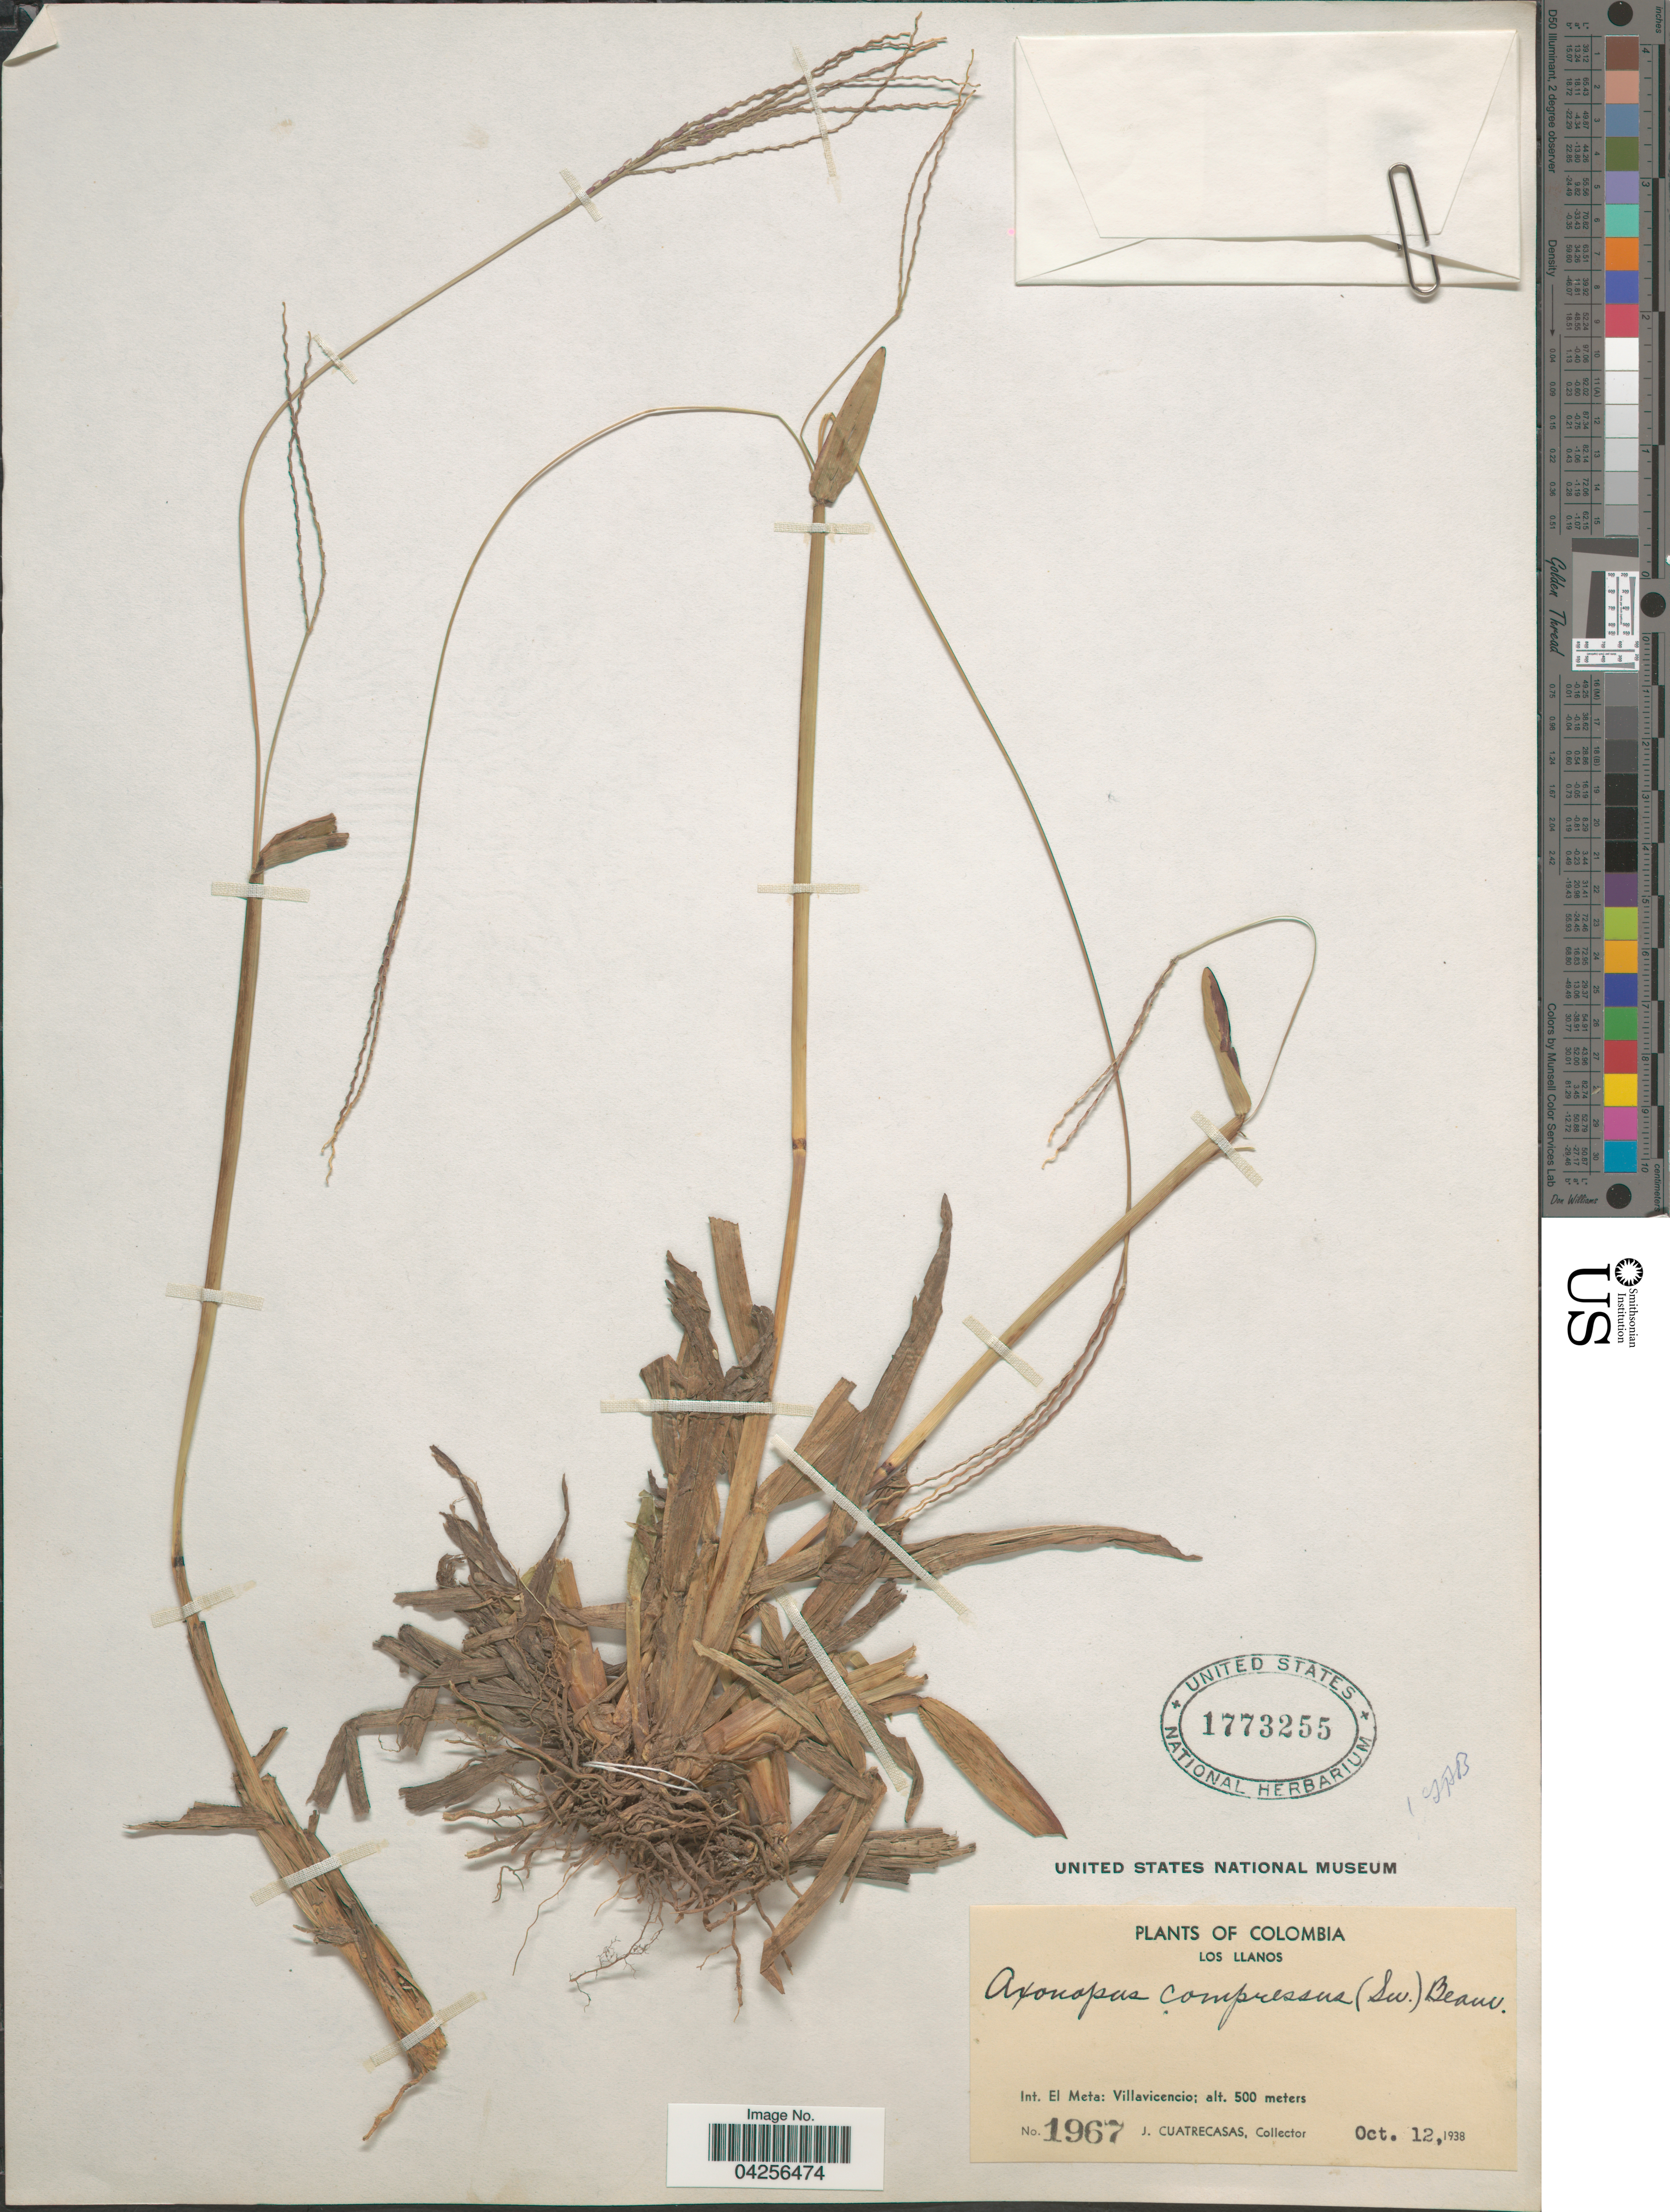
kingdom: Plantae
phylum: Tracheophyta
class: Liliopsida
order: Poales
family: Poaceae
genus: Axonopus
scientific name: Axonopus compressus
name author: (Sw.) P. Beauv.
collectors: J. Cuatrecasas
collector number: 1967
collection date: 1938-10-12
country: Colombia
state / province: Meta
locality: Los Llanos. Int. El Meta: Villavicencio.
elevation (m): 500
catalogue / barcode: US 1773255